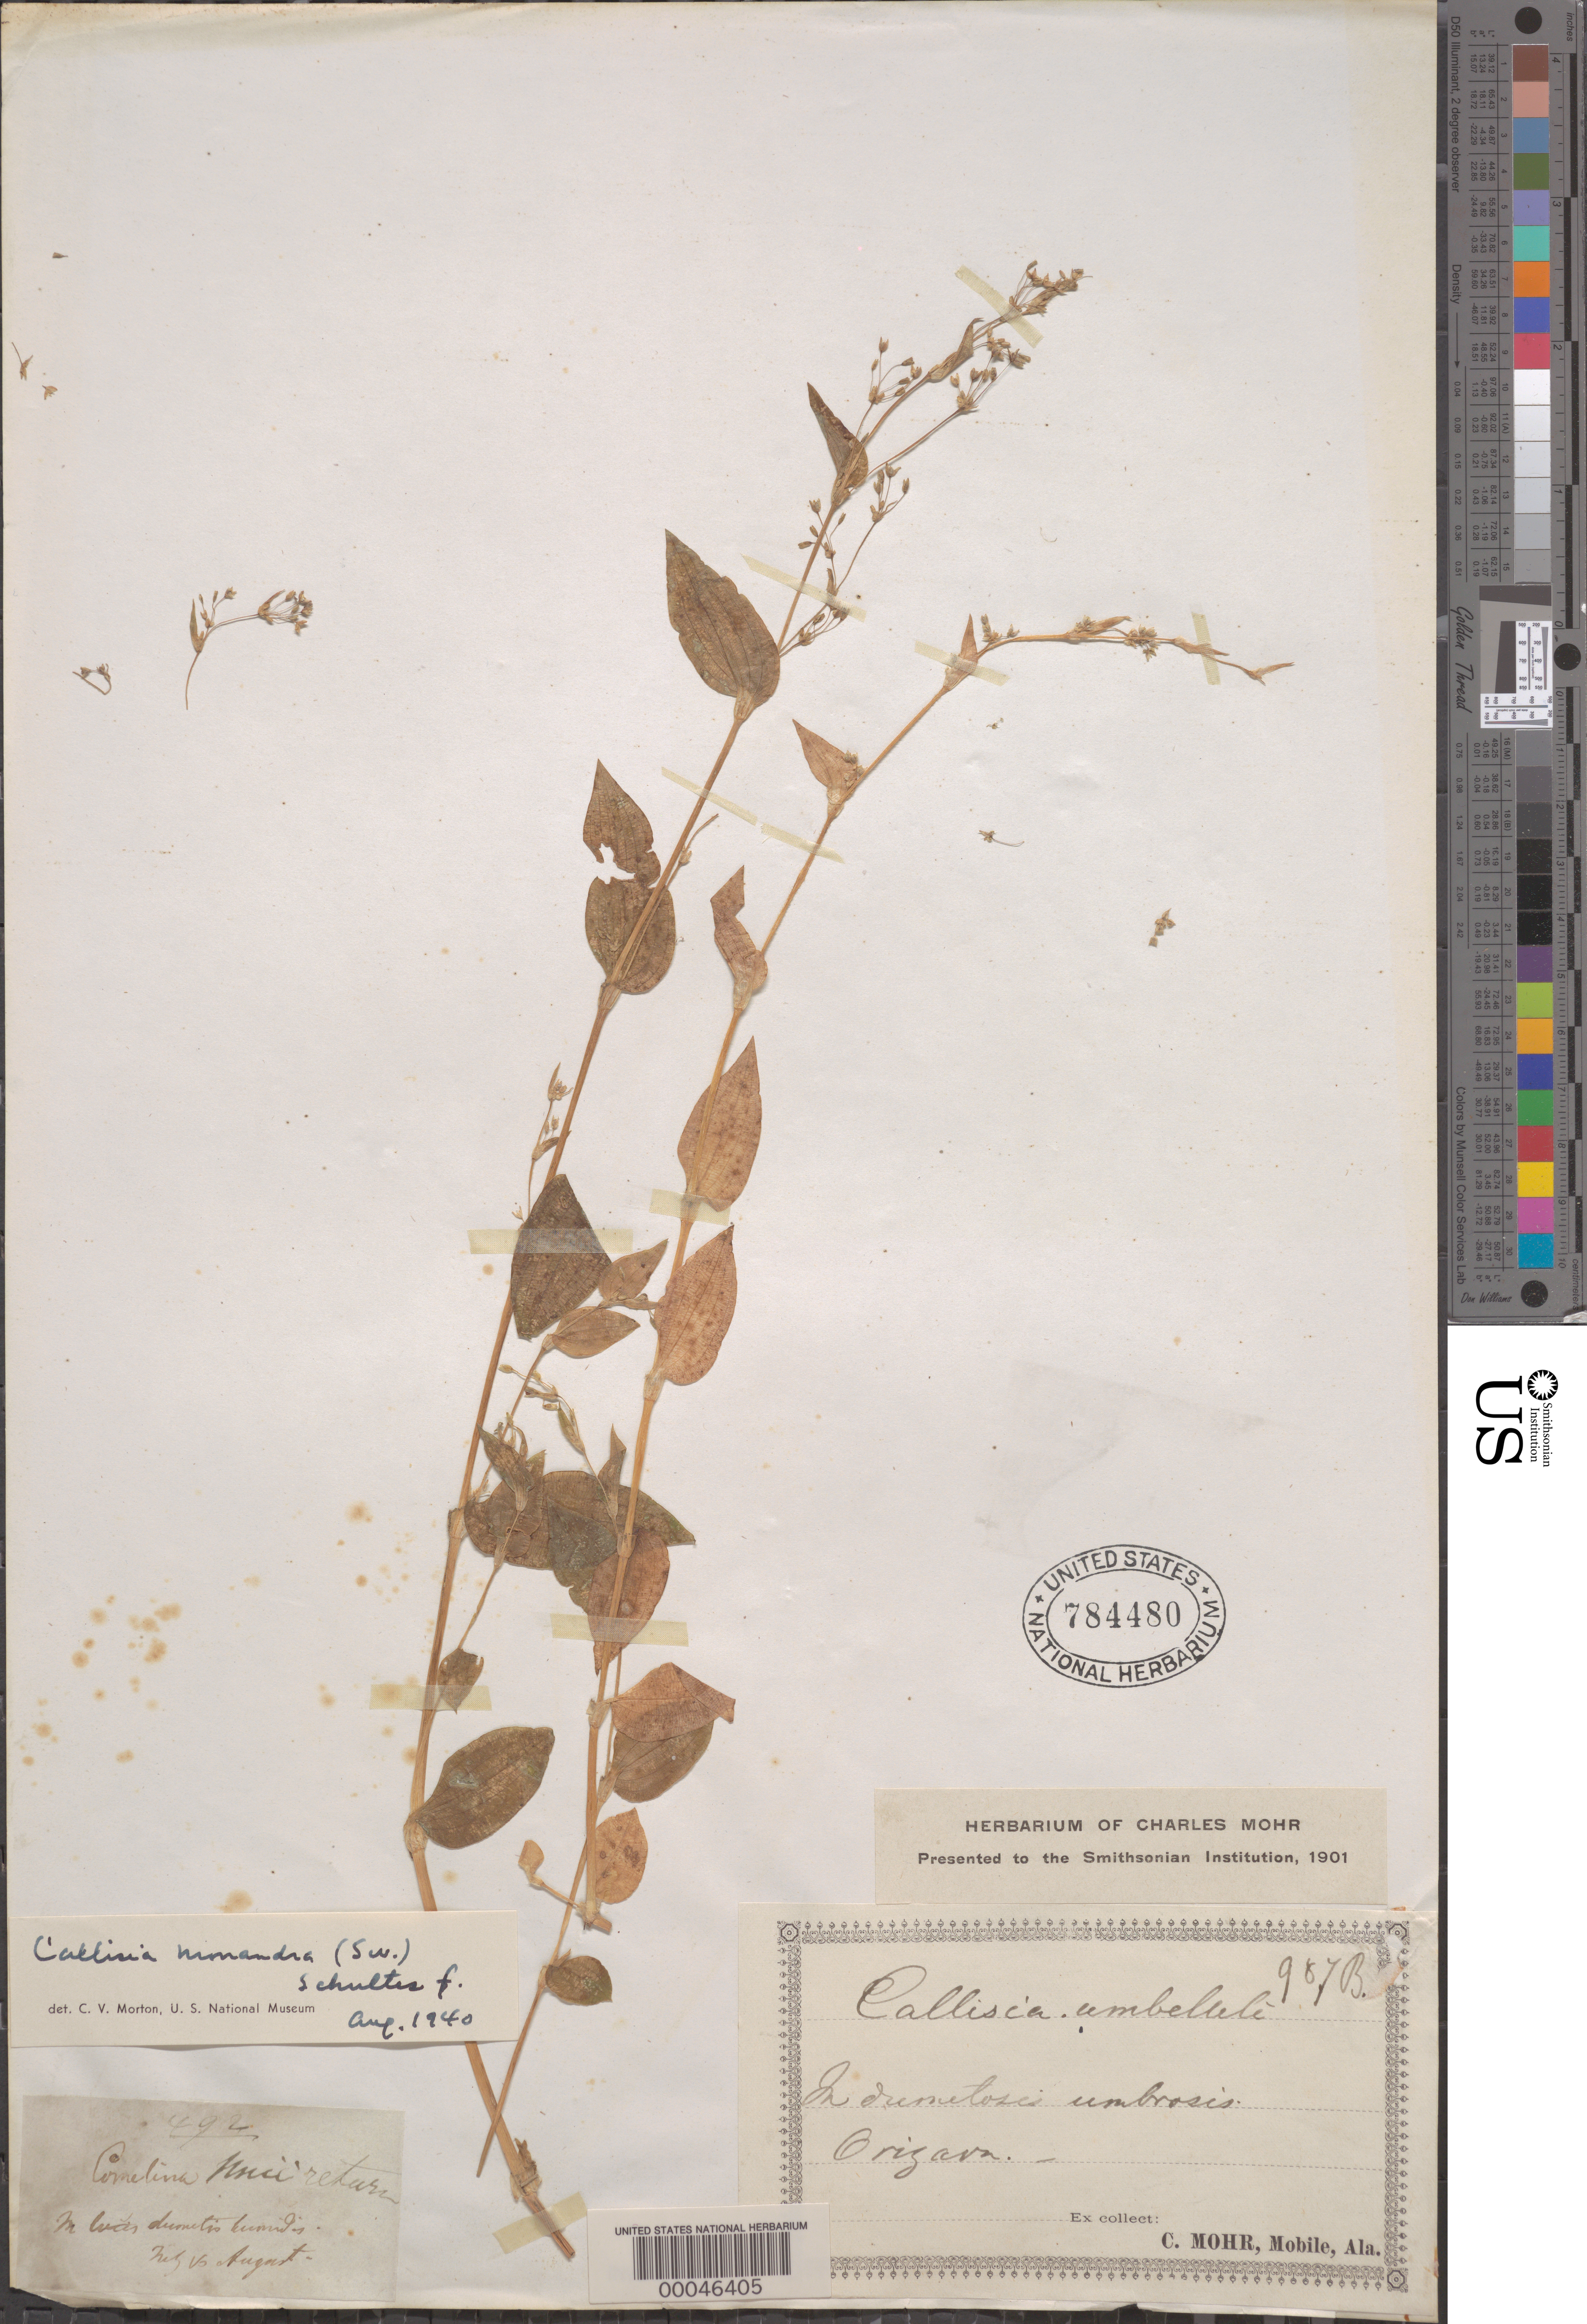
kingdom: Plantae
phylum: Tracheophyta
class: Liliopsida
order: Commelinales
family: Commelinaceae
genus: Callisia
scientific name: Callisia monandra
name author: (Sw.) Schult. & Schult. f.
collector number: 907b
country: Mexico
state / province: Veracruz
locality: Mt. Orizaba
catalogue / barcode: US 784480